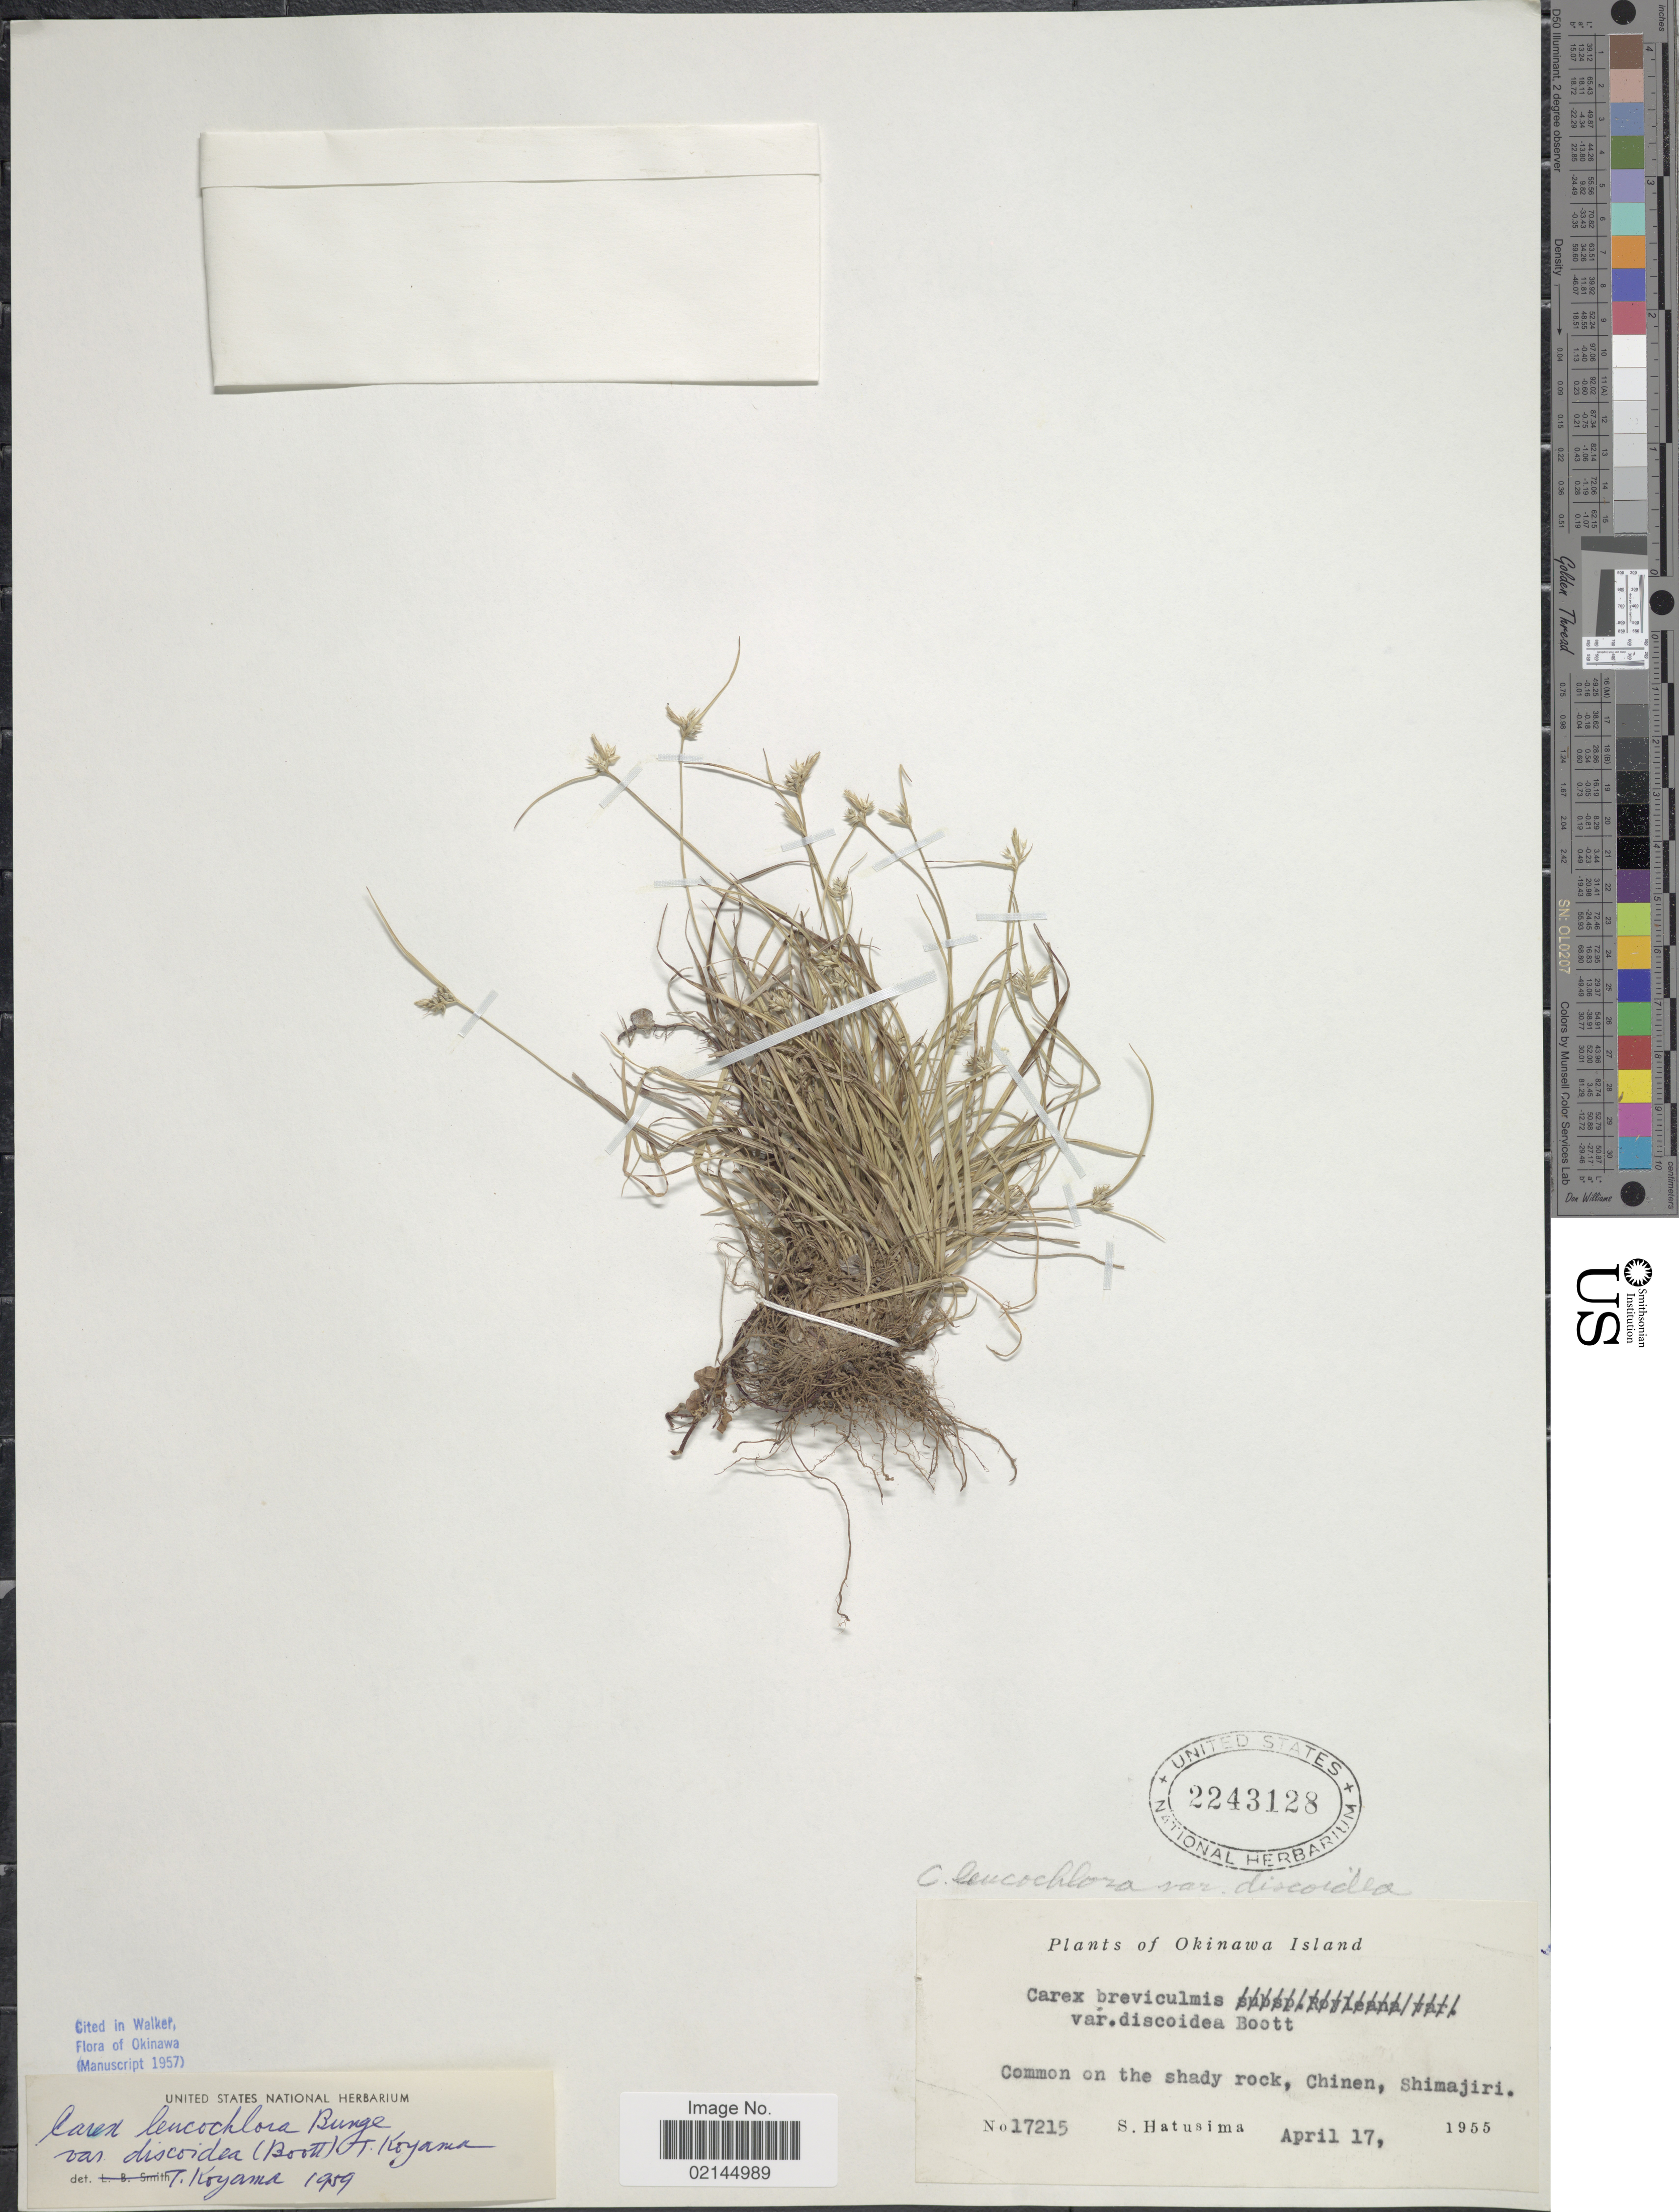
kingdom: Plantae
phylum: Tracheophyta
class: Liliopsida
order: Poales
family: Cyperaceae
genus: Carex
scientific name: Carex breviculmis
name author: R. Br.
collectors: S. Hatusima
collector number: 17215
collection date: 1955-04-17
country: Japan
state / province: Okinawa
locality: Okinawa Island, on the shady rock, Chinen, Shimajiri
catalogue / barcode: US 2243128